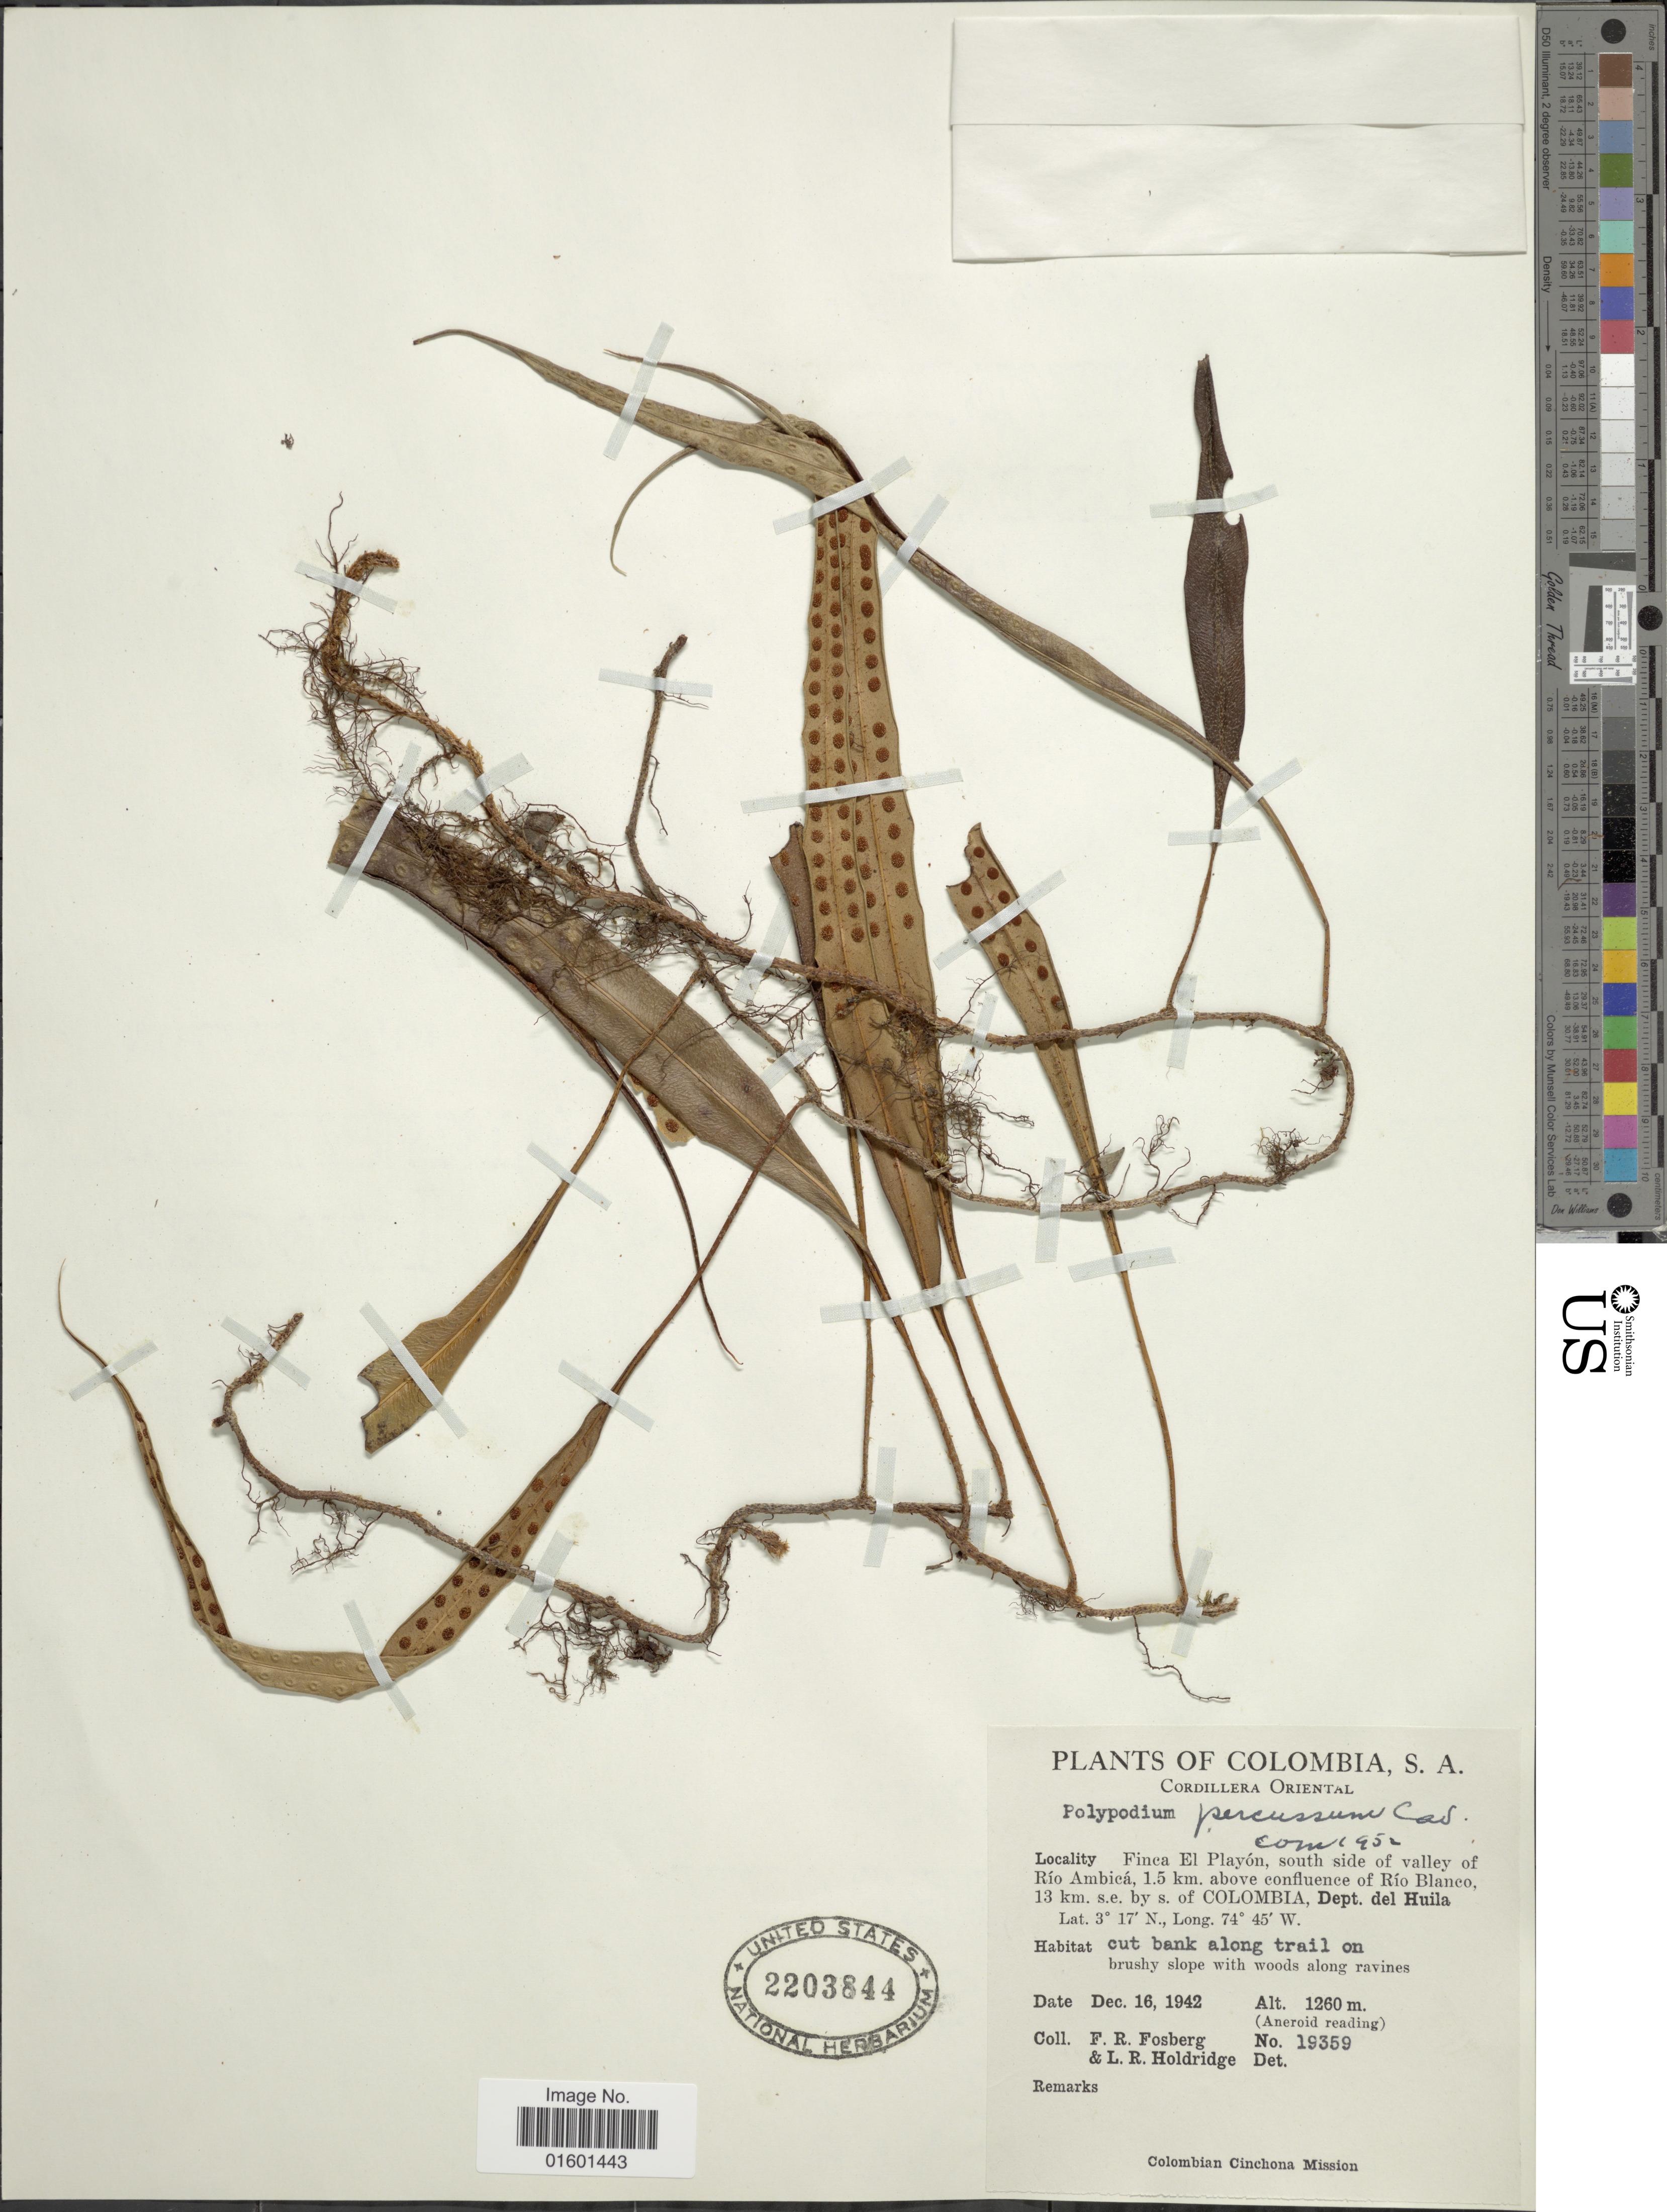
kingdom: Plantae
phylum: Tracheophyta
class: Polypodiopsida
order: Polypodiales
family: Polypodiaceae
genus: Microgramma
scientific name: Microgramma percussa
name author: (Cav.) de la Sota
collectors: F. R. Fosberg & L. Holdridge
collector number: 19359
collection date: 1942-12-16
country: Colombia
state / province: Huila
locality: Cordillera Oriental, Finca El Playon, south side of valley of Rio Ambica, 1.5 km. above confluence of Rio Blanco, 13 km. s.e. by s. of Colombia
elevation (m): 1260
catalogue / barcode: US 2203844